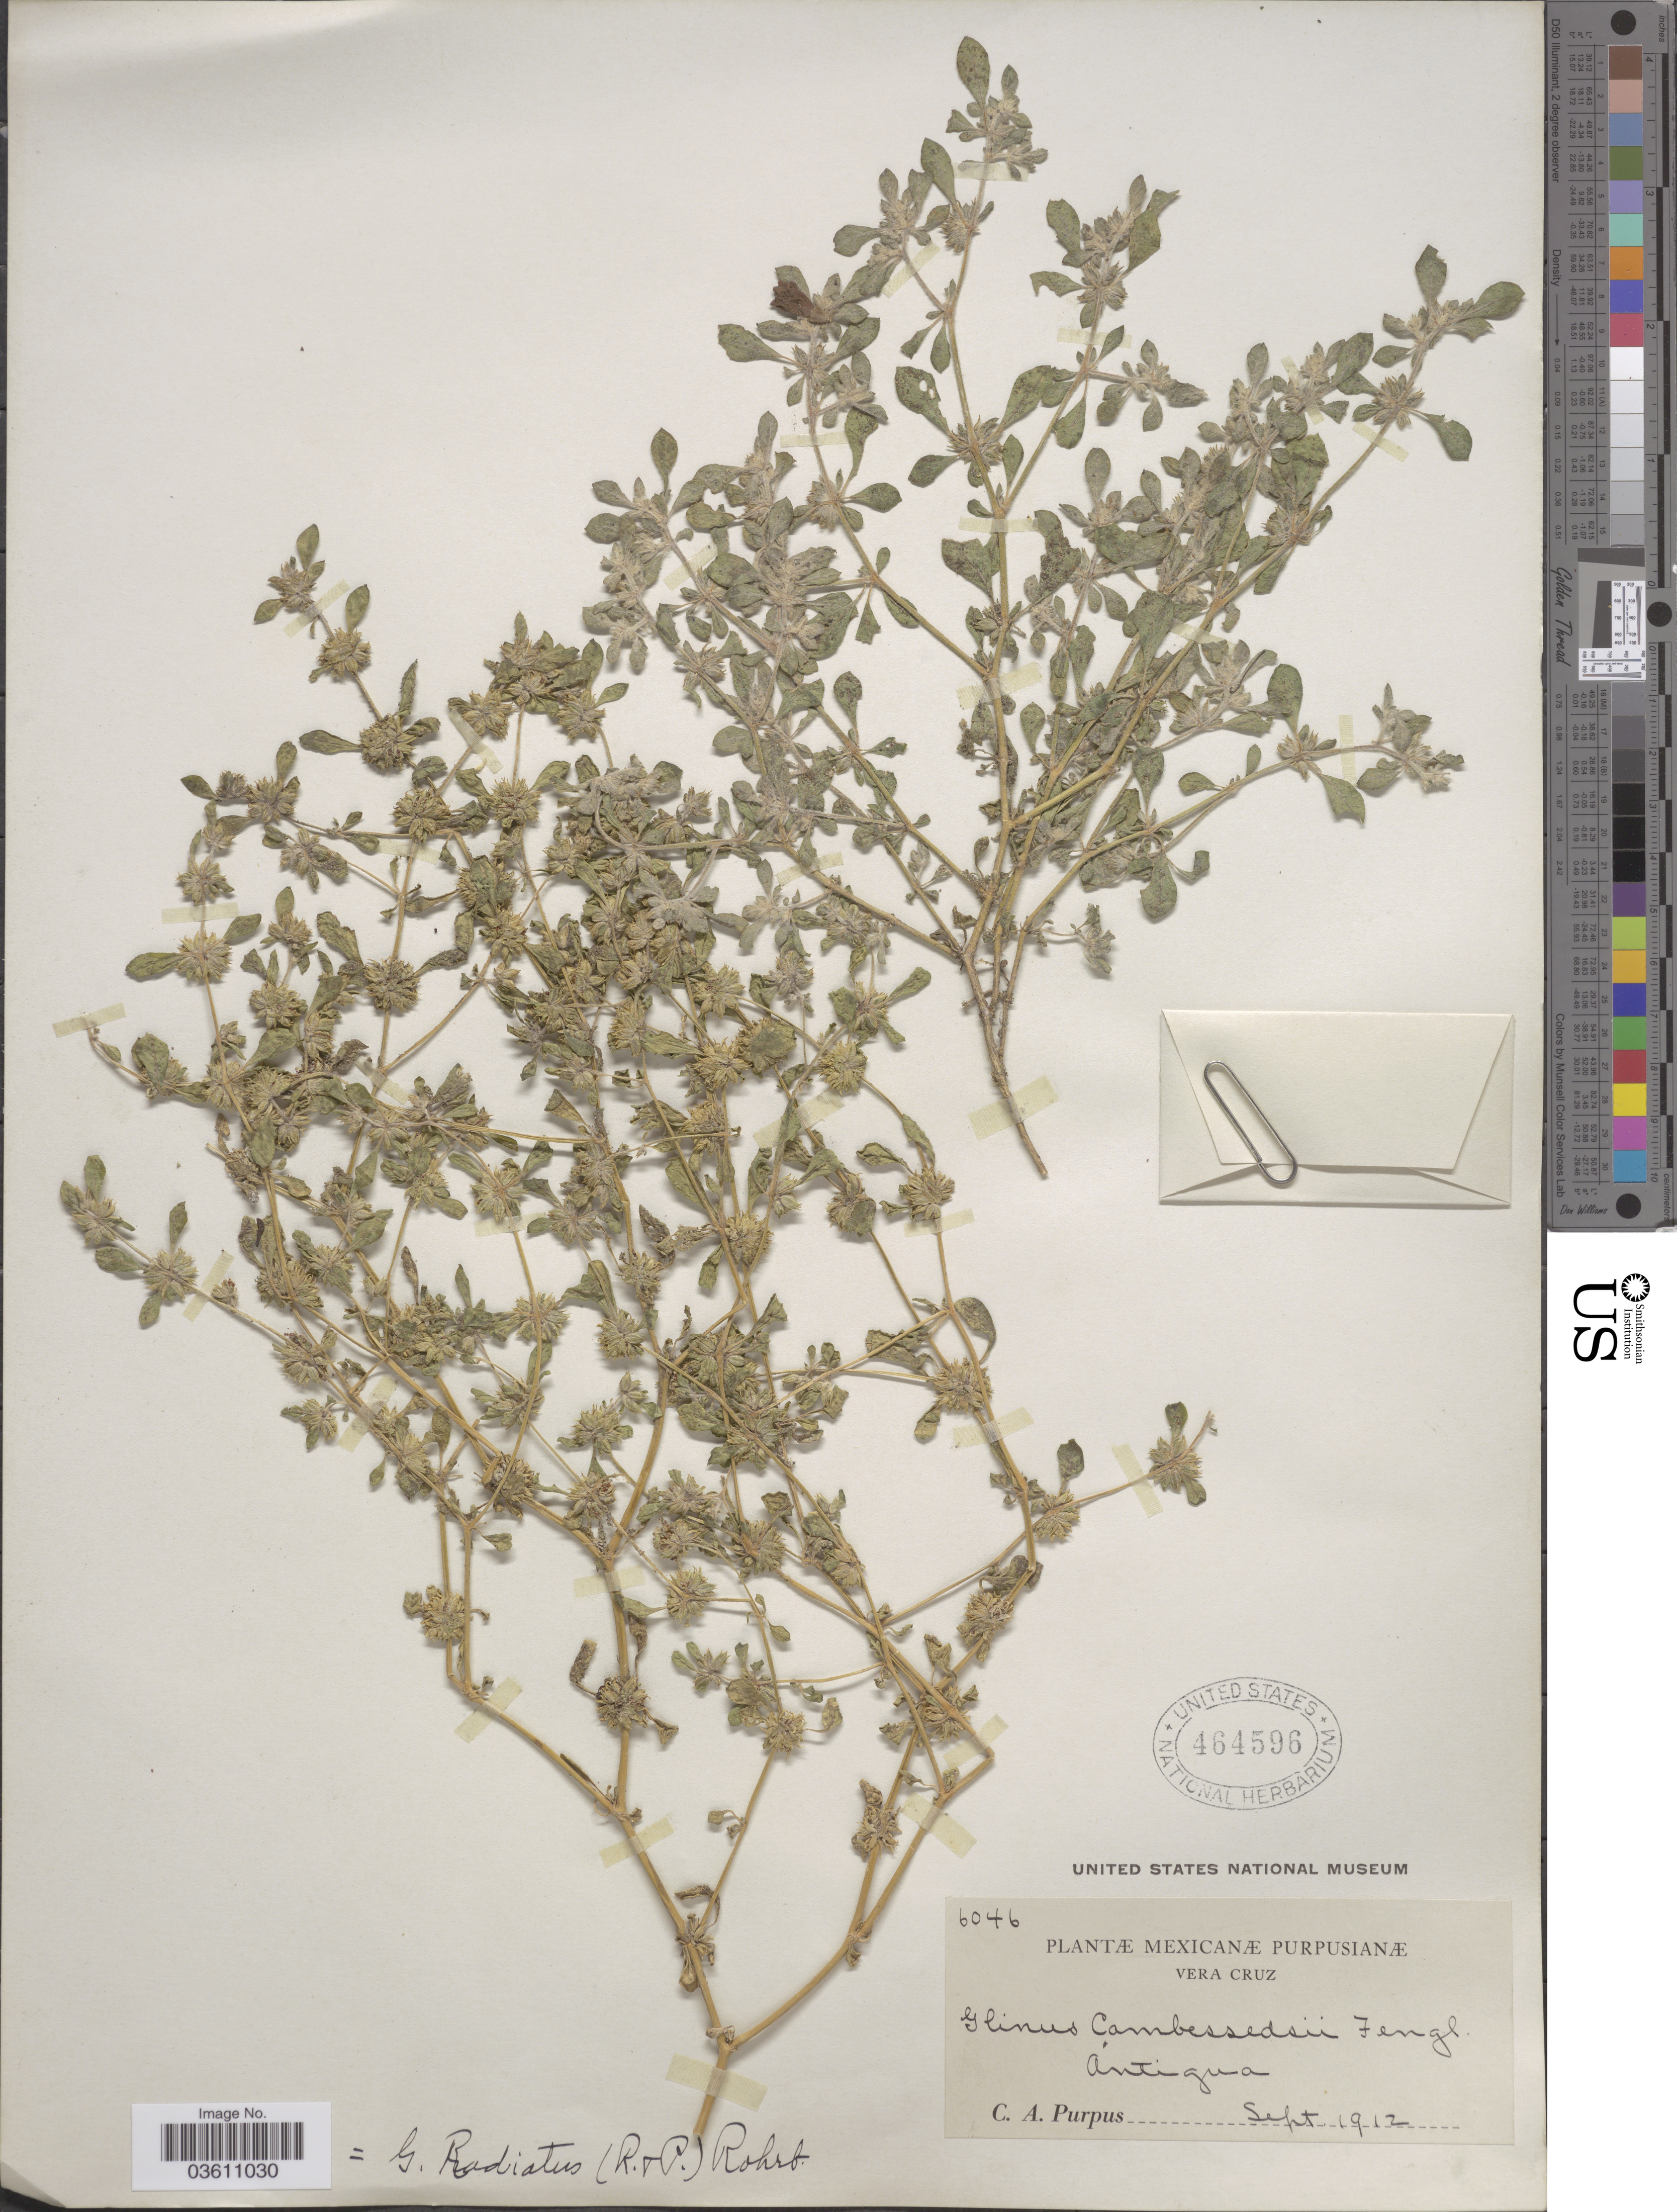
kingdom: Plantae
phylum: Tracheophyta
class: Magnoliopsida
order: Caryophyllales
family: Molluginaceae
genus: Glinus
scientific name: Glinus radiatus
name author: (Ruiz & Pav.) Rohrb.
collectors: C. A. Purpus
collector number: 6046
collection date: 1912-09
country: Mexico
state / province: Veracruz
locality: Vera Cruz. Antigua.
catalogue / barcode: US 464596